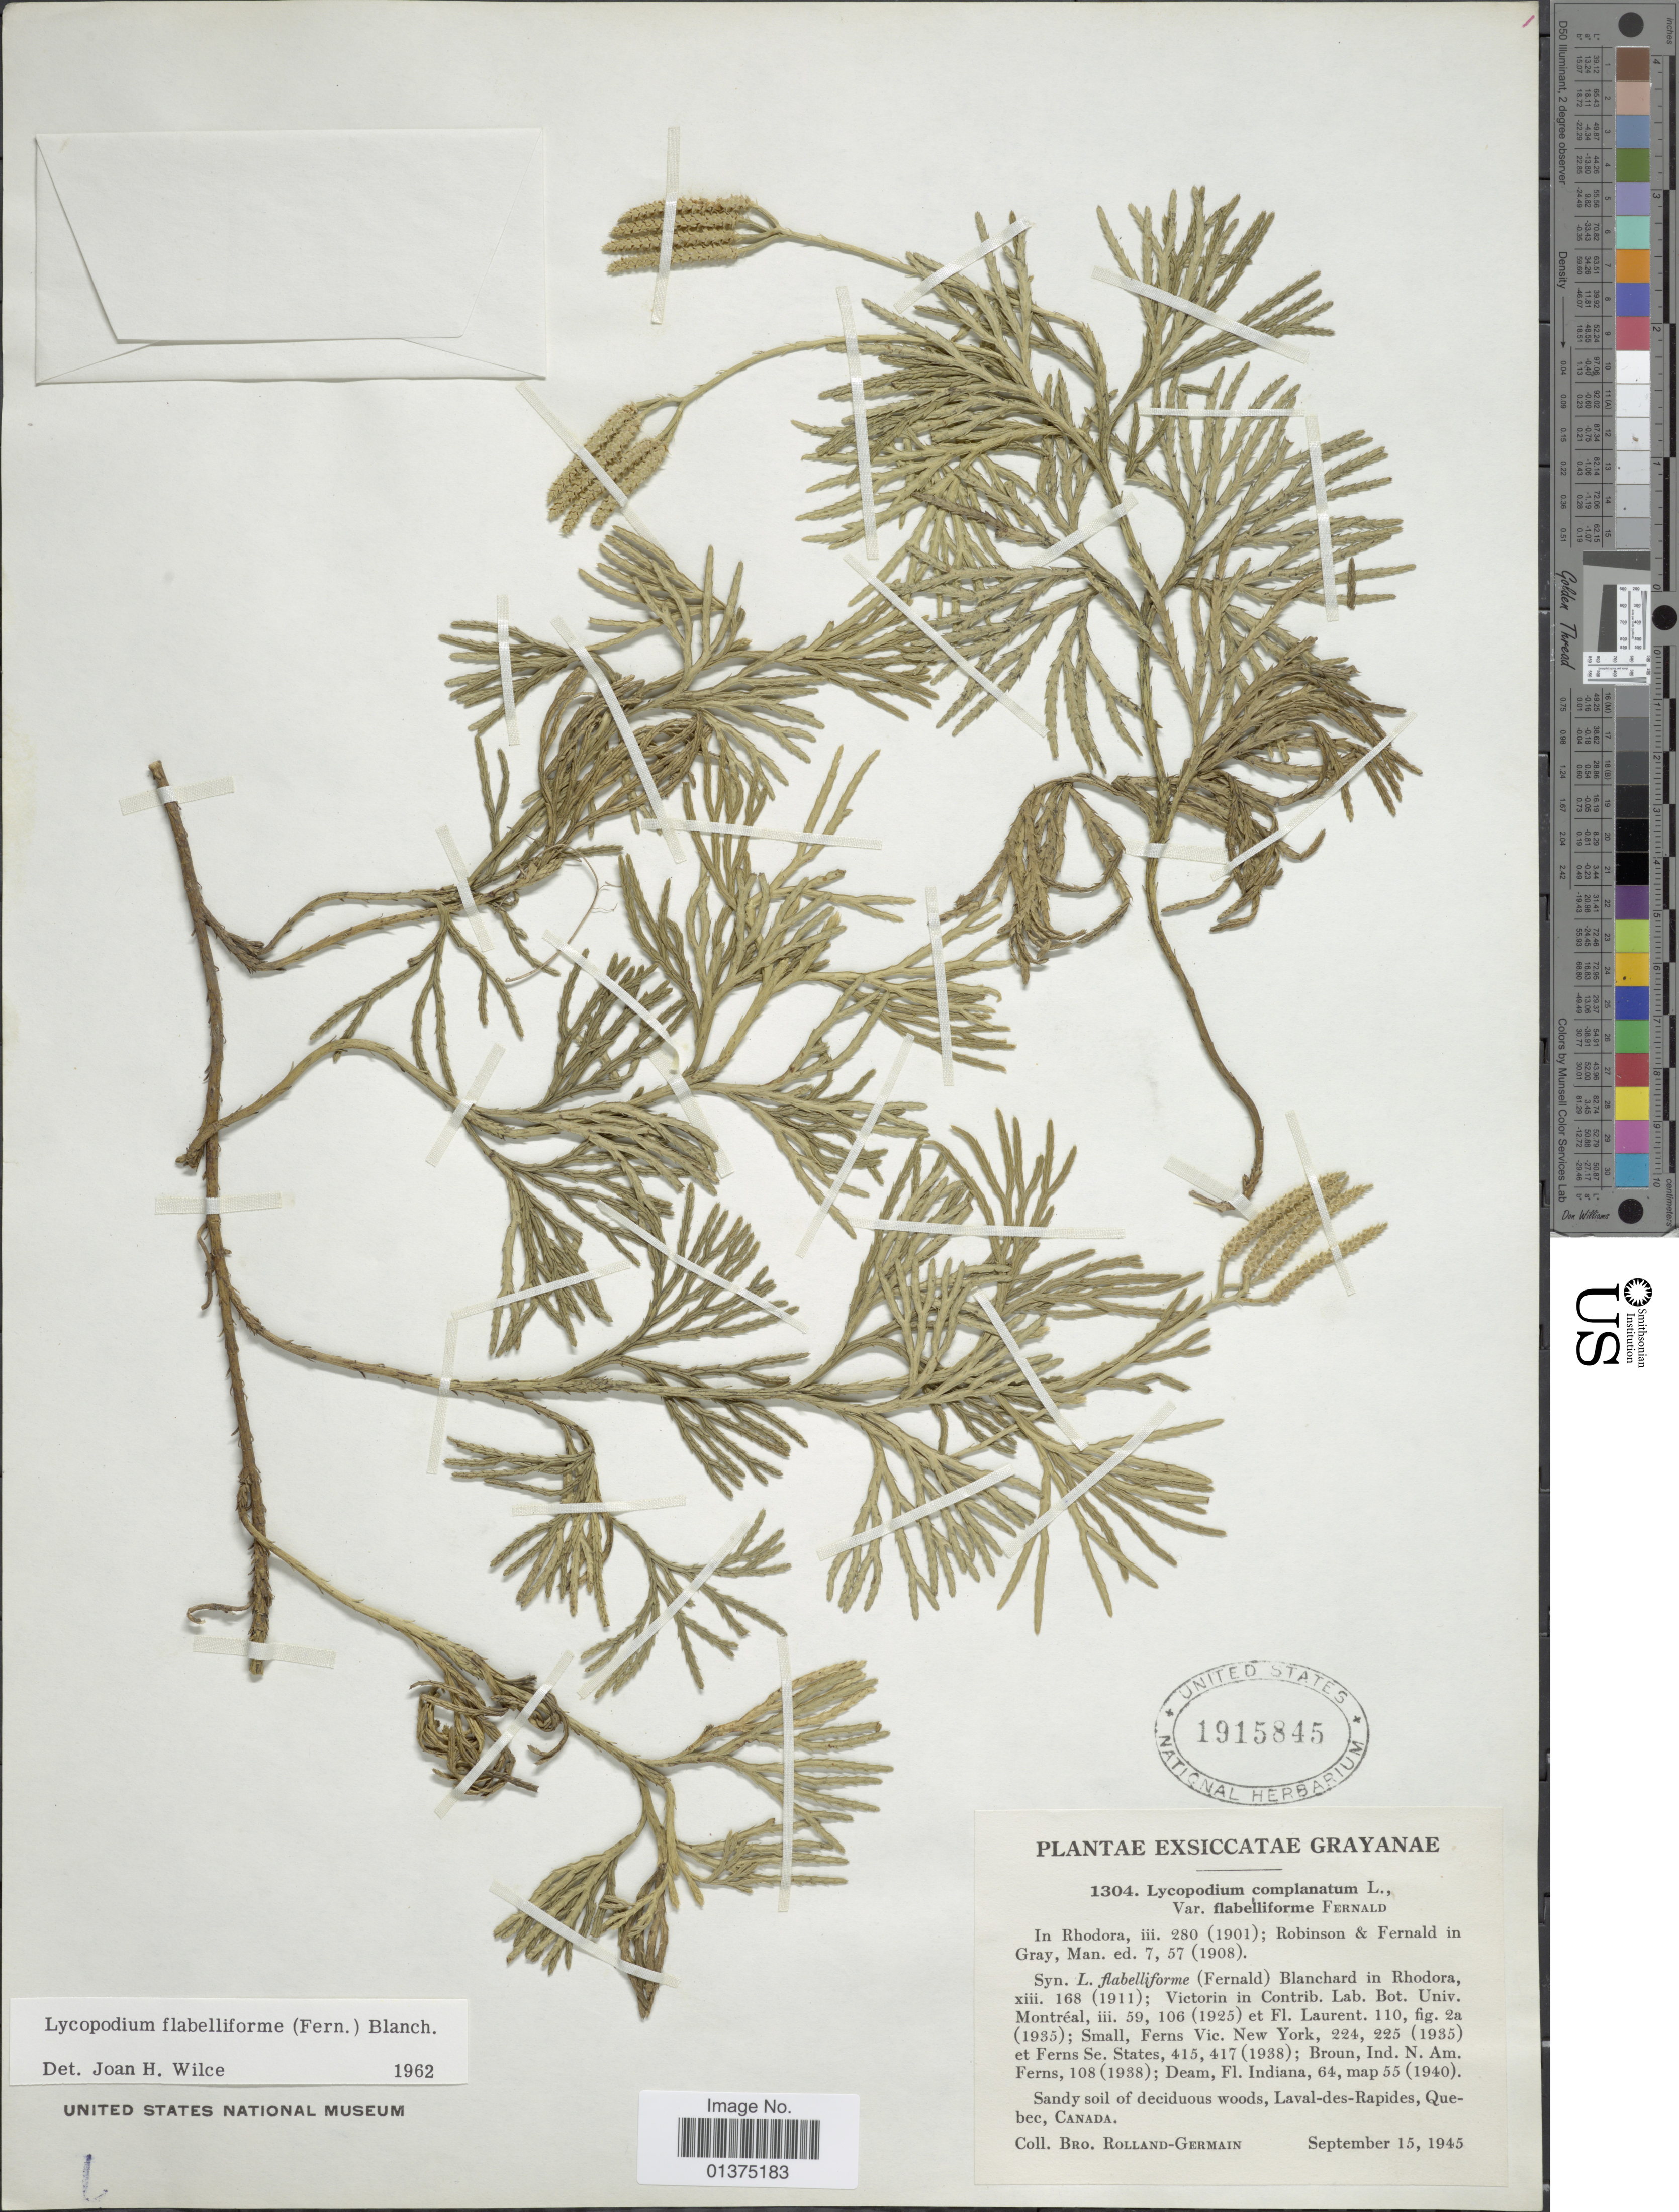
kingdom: Plantae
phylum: Tracheophyta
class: Lycopodiopsida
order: Lycopodiales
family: Lycopodiaceae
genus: Diphasiastrum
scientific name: Diphasiastrum digitatum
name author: (Dill. ex A. Braun) Holub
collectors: Rolland-Germain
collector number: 1307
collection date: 1945-09-15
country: Canada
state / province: Quebec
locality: Laval-des-Rapides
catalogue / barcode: US 1915845